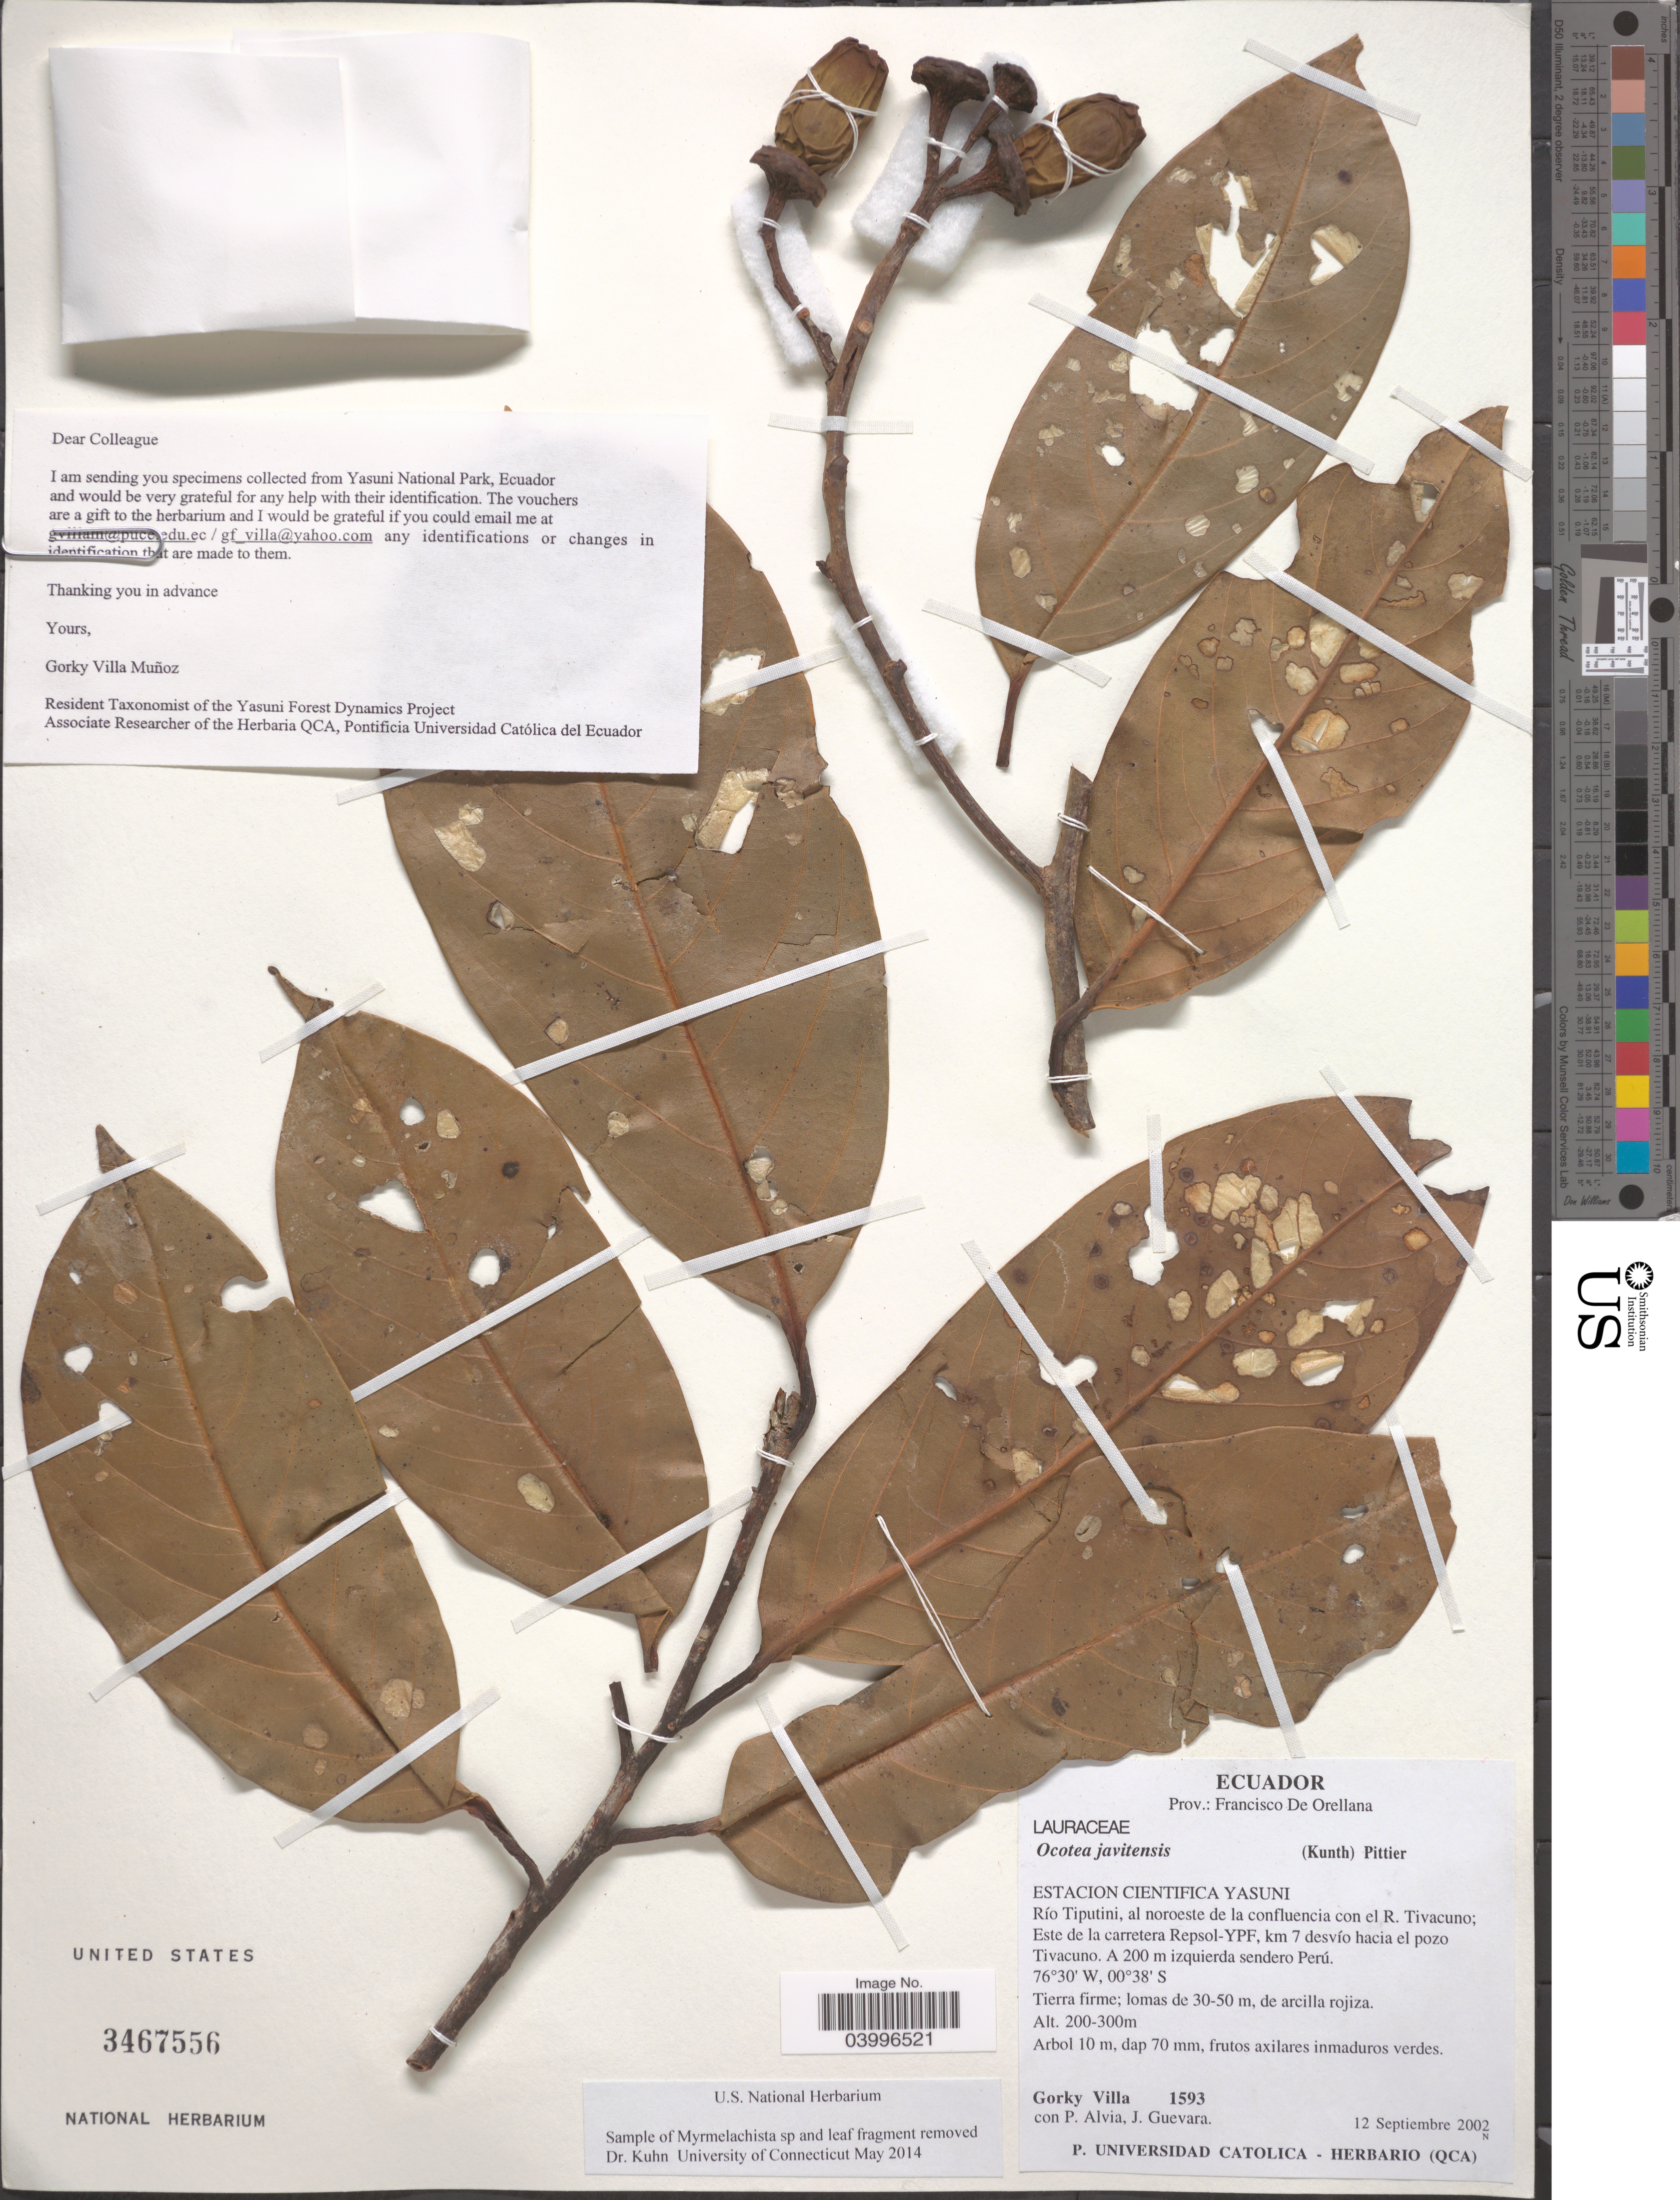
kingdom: Plantae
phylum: Tracheophyta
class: Magnoliopsida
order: Laurales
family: Lauraceae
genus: Ocotea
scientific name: Ocotea javitensis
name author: (Kunth) Pittier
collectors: G. Villa, P. Alvia & A. Moscoso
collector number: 1593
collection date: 2002-09-12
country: Ecuador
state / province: Orellana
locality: Prov.: Francisco De Orellana. ESTACION CIENTIFICA YASUNI. Río Tiputini, al noroeste de la confluencia con el R. Tivacuno; Este de la carretera Respol-YPF, km 7 desvío hacia el pozo Tivacuno. A 200 m izquierda sendero Perú.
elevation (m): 200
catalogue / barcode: US 3467556